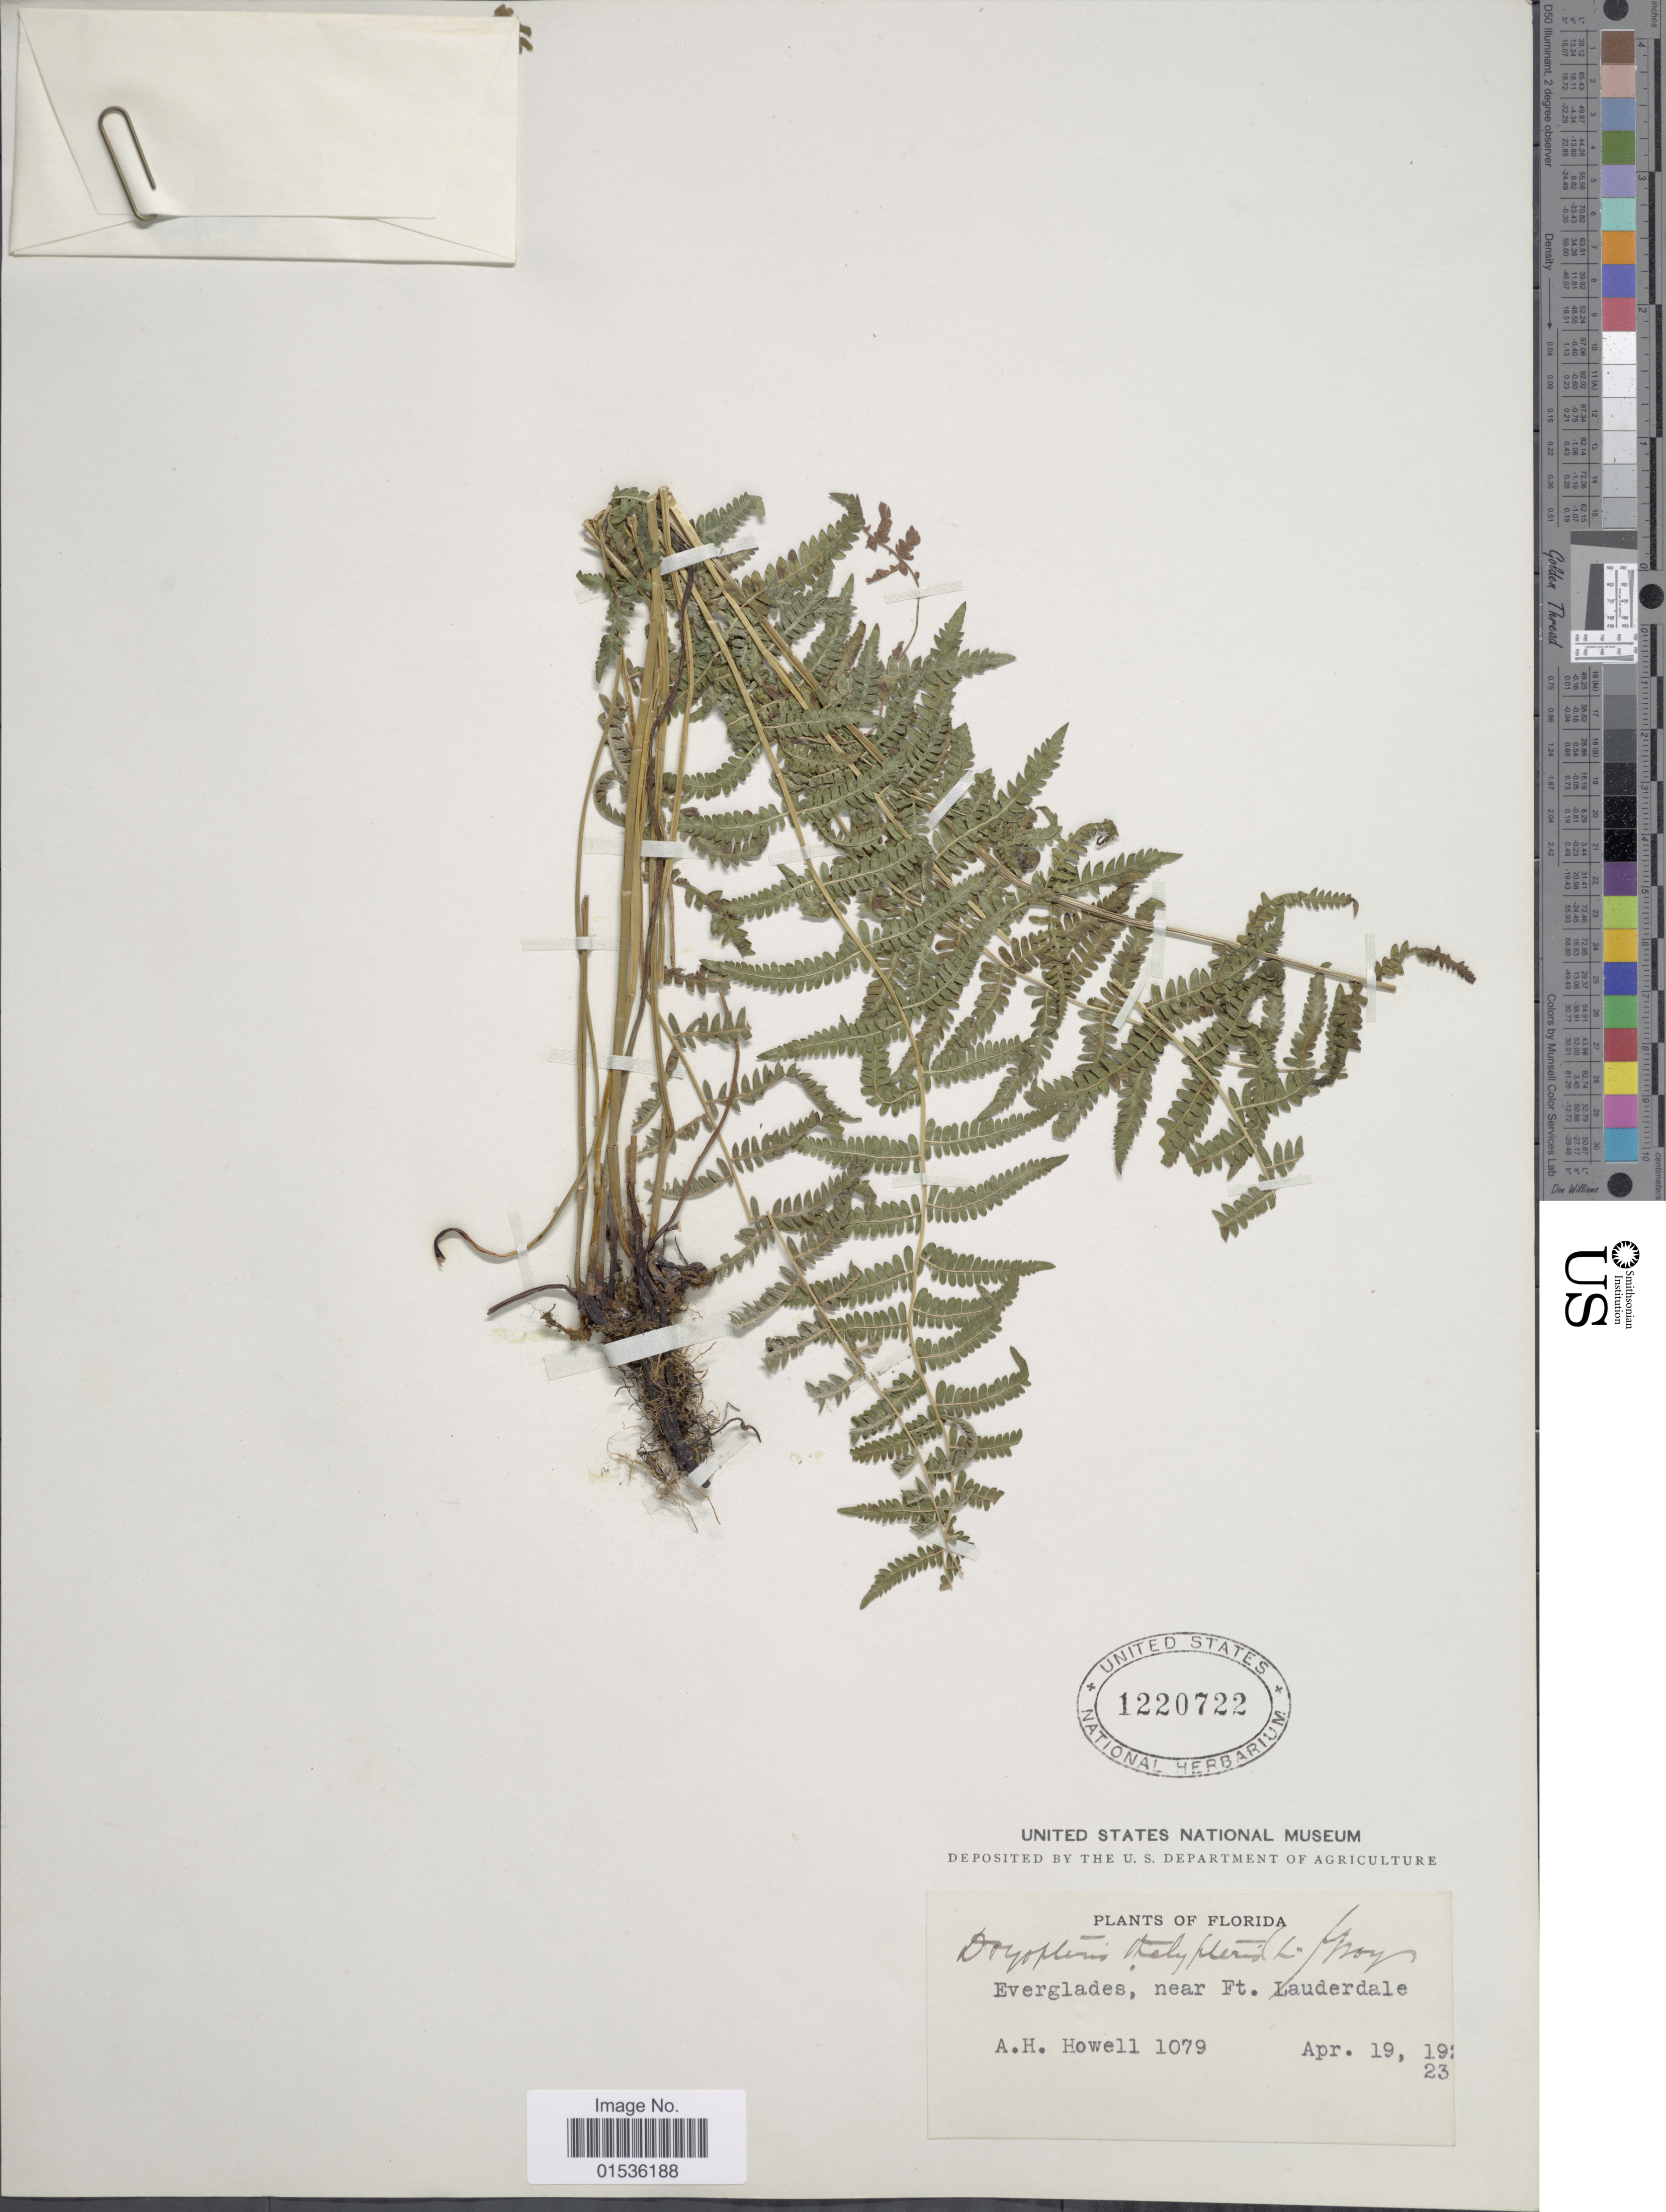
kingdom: Plantae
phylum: Tracheophyta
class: Polypodiopsida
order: Polypodiales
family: Thelypteridaceae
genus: Phegopteris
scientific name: Phegopteris connectilis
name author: (Michx.) Watt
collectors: A. Howell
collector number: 1079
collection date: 1923-04-19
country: United States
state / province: Florida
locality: Florida, Everglades, near Ft. Lauderdale.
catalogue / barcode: US 1220722